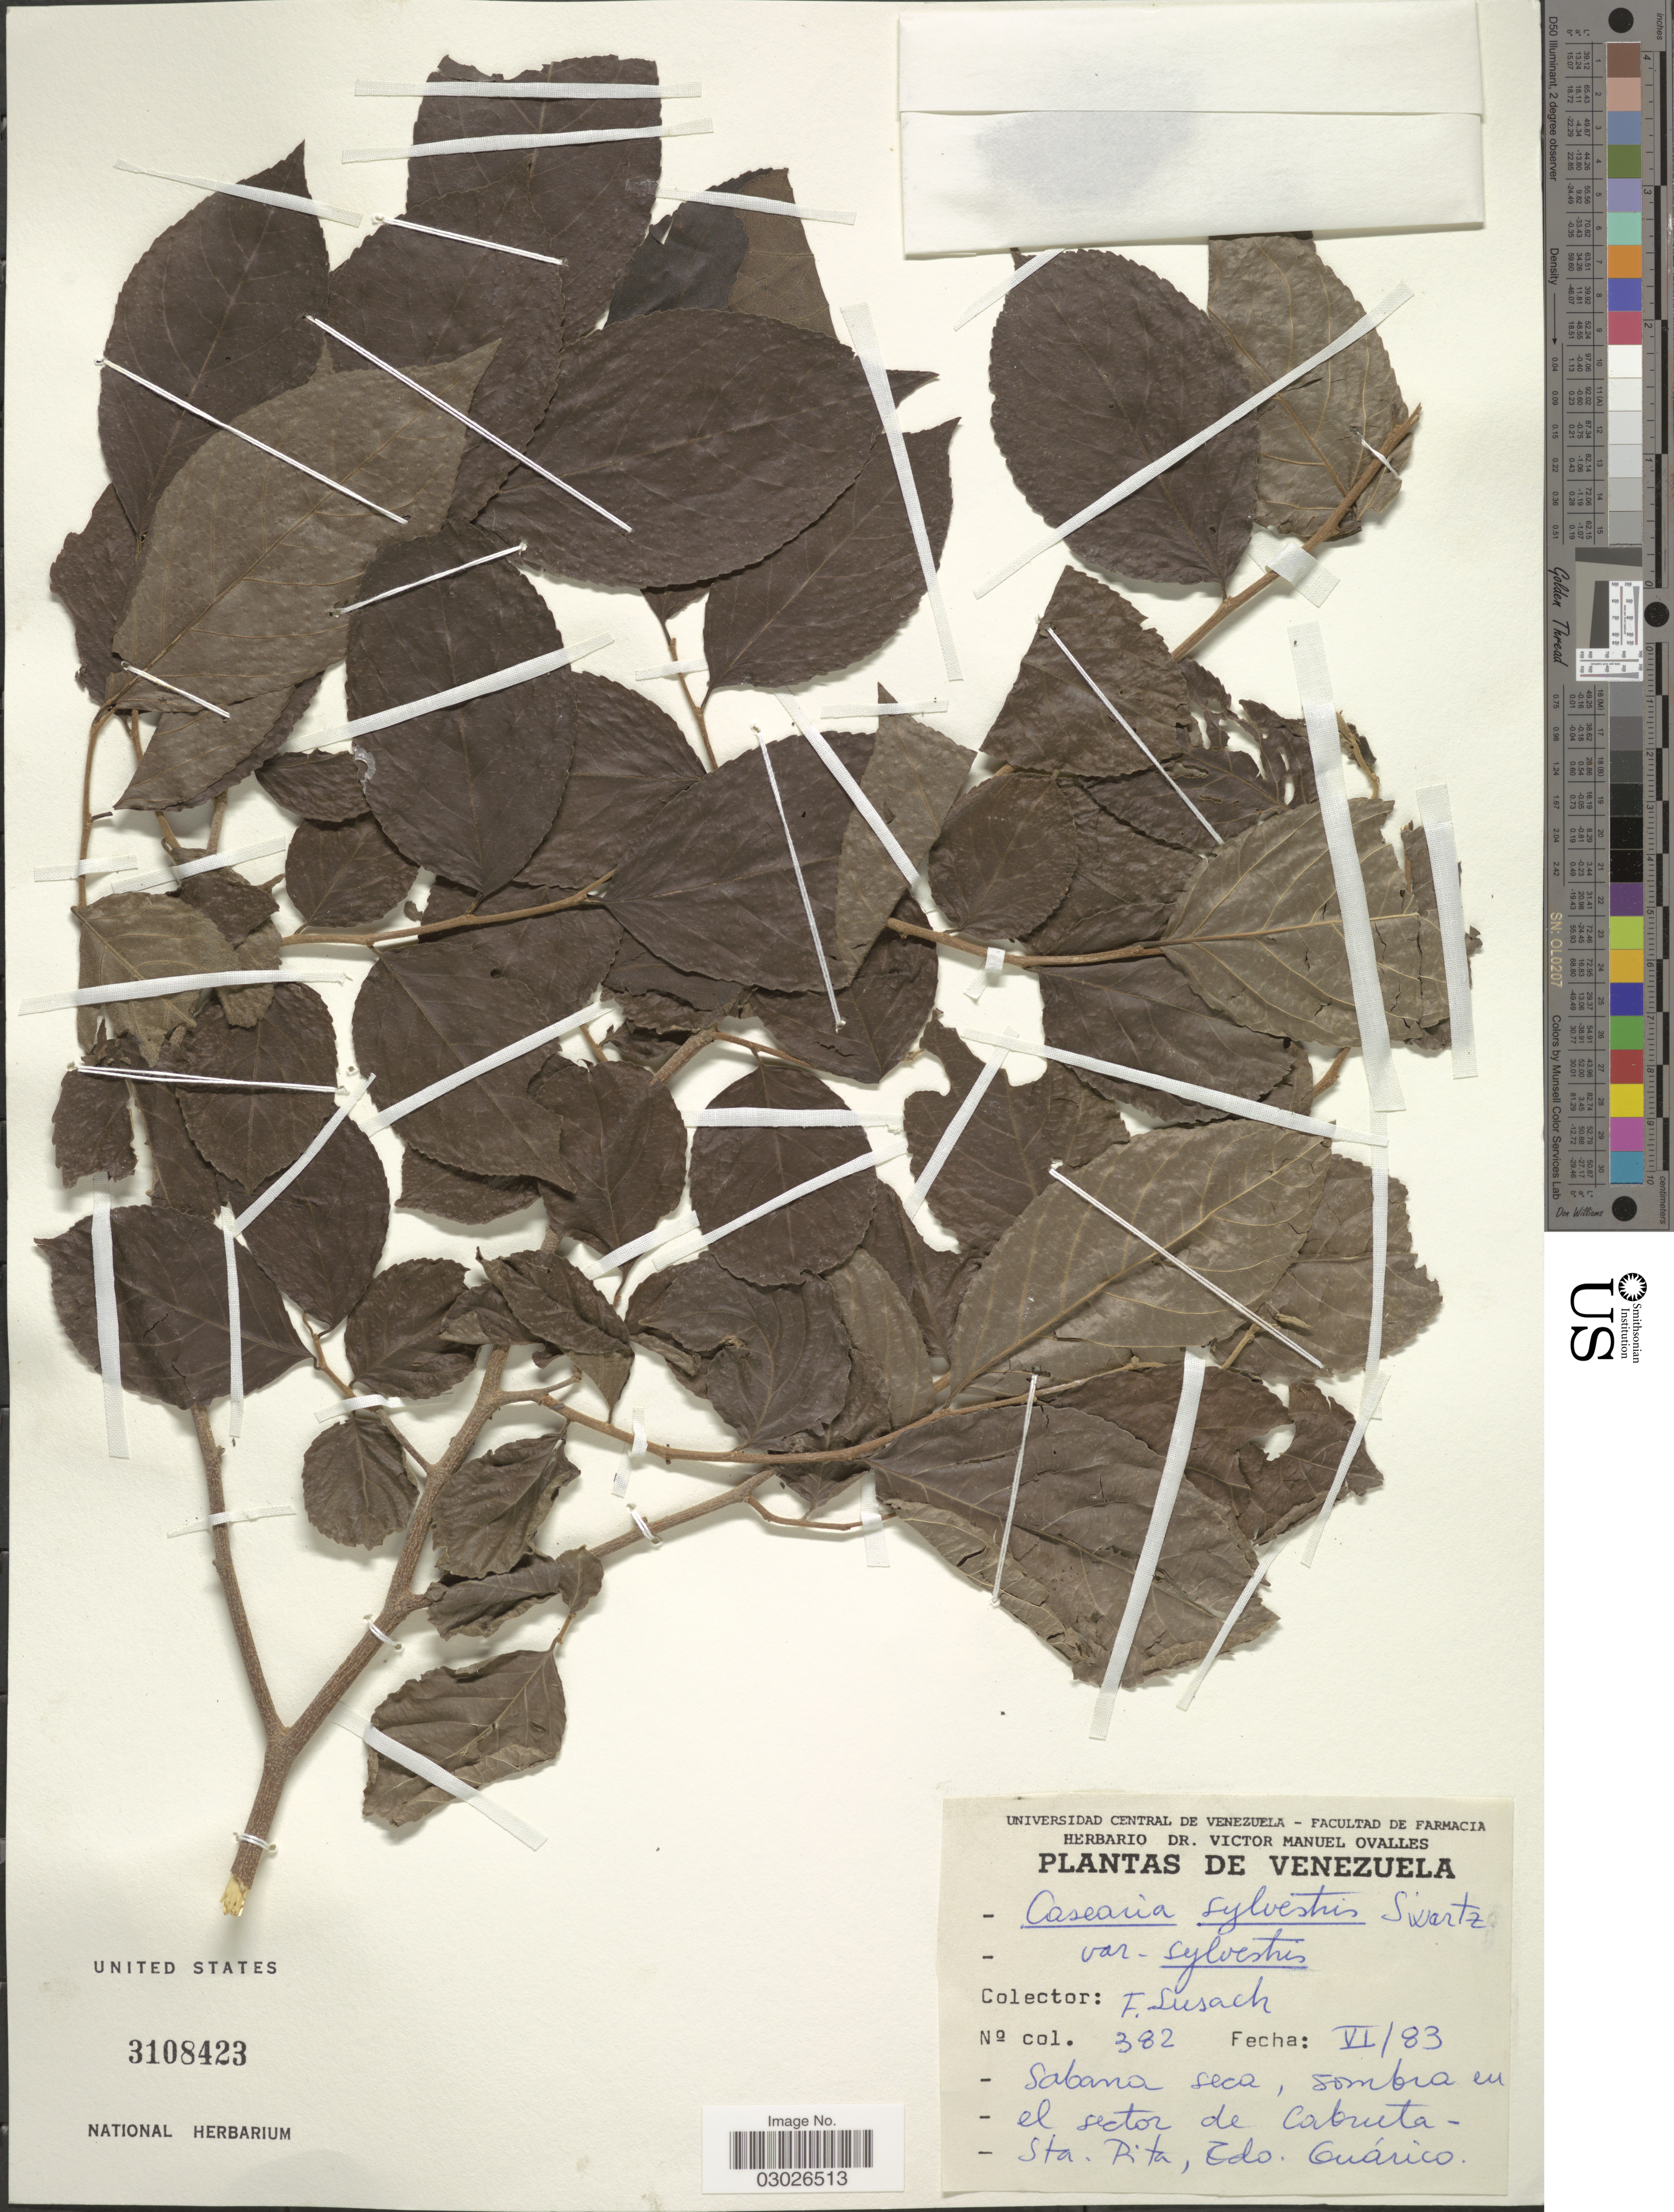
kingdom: Plantae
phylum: Tracheophyta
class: Magnoliopsida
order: Malpighiales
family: Salicaceae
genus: Casearia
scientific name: Casearia sylvestris var. sylvestris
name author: Sw.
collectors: F. Susach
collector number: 382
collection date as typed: Transcribed d/m/y: /6/83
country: Venezuela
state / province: Guárico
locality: Sta. Rita, sombia en el sector de Cabruta.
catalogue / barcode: US 3108423